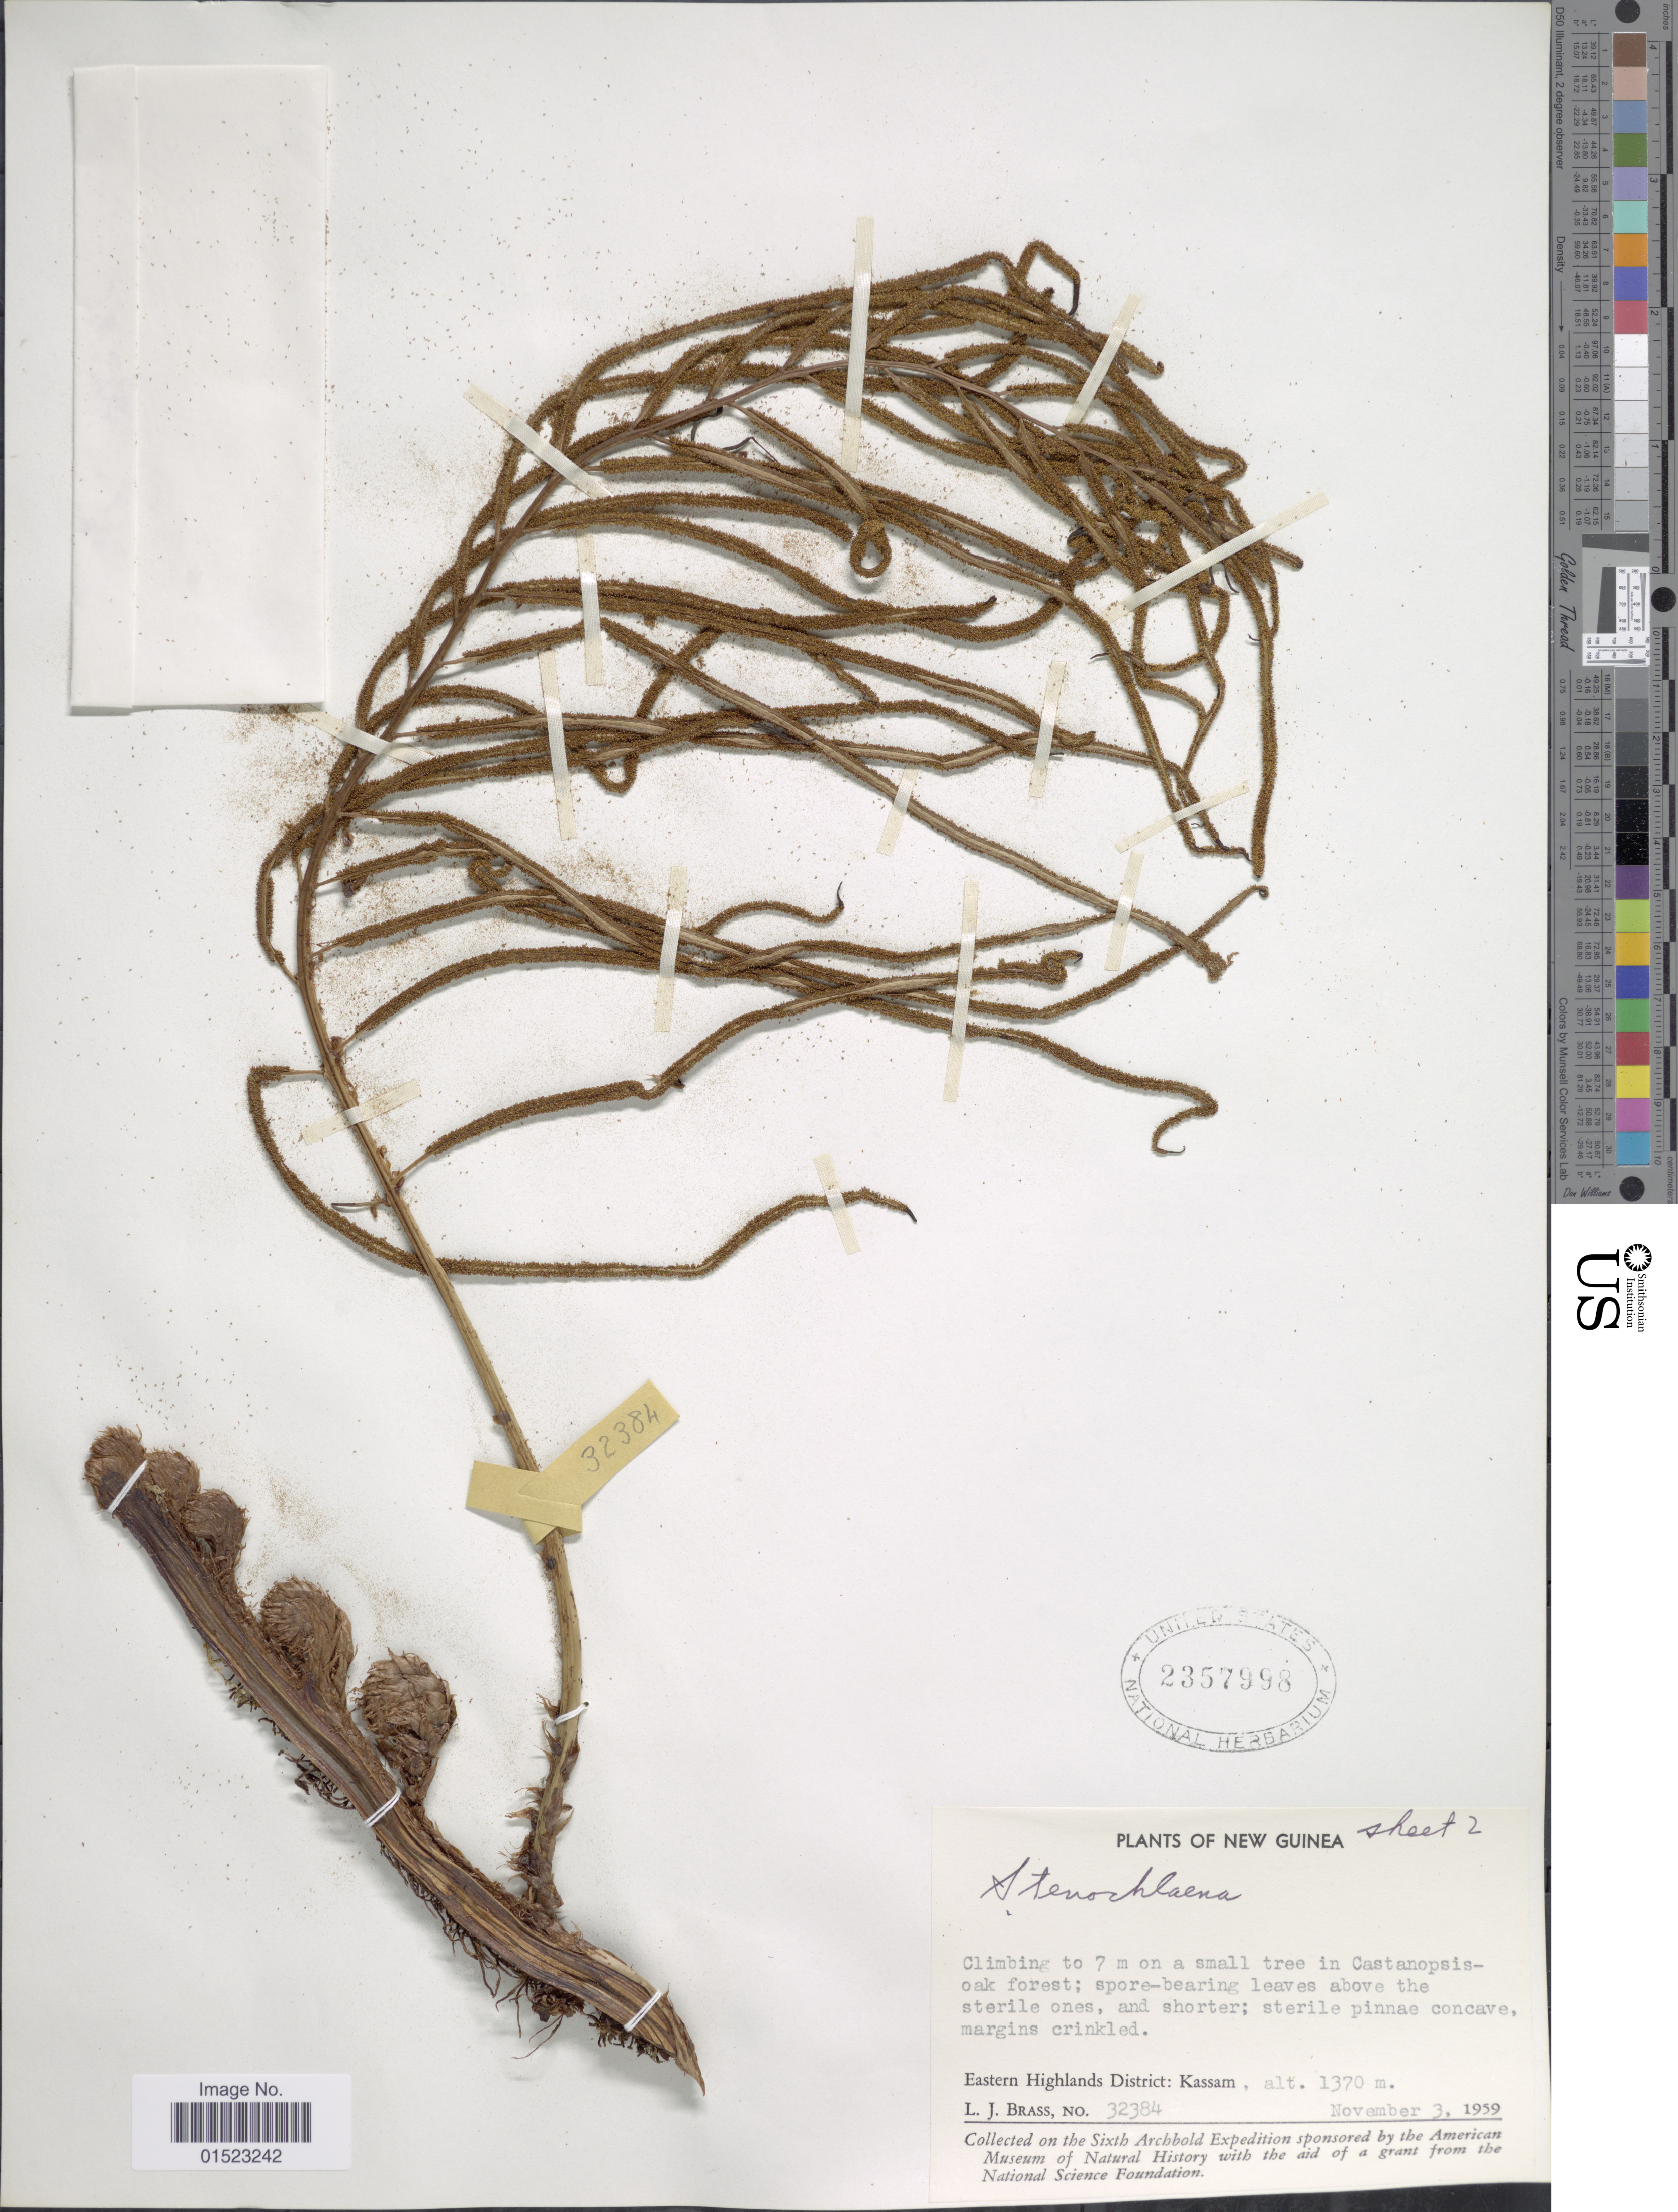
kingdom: Plantae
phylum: Tracheophyta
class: Polypodiopsida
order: Polypodiales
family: Blechnaceae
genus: Brainea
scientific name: Brainea sp.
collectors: L. J. Brass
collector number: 32384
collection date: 1959-11-03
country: Papua New Guinea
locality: Eastern Highland District, Kassam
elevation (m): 1370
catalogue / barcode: US 2357998